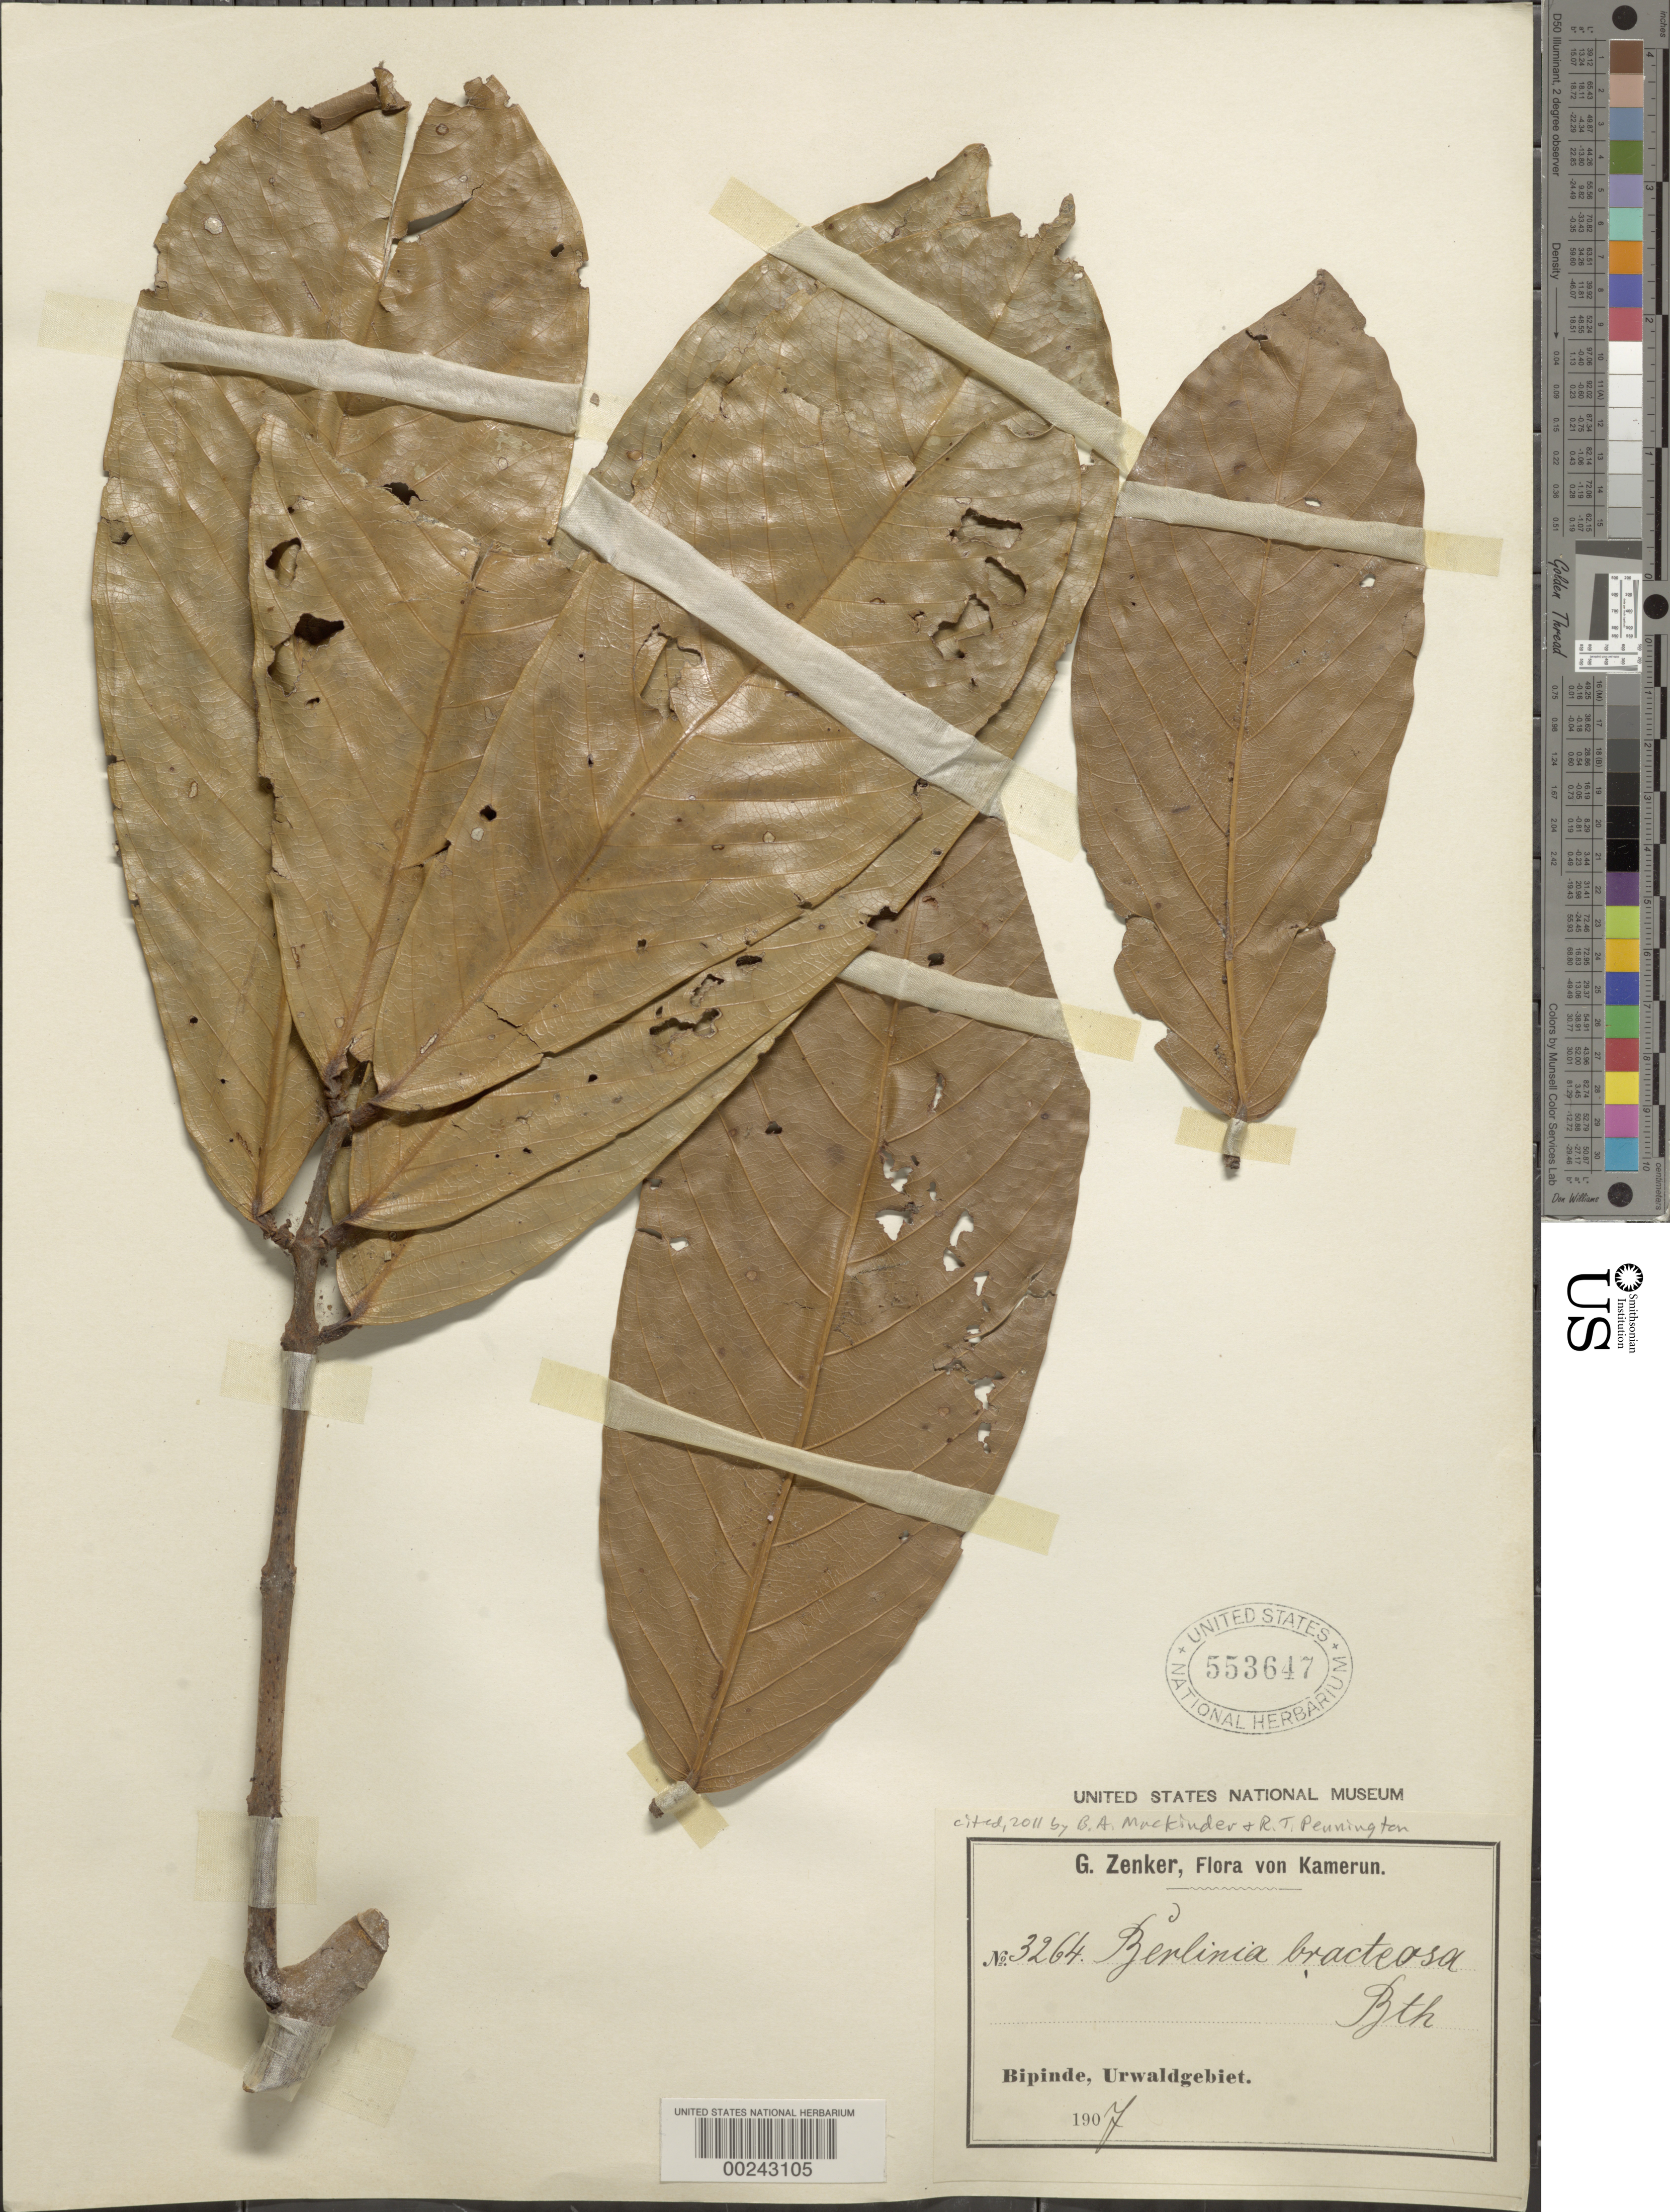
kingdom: Plantae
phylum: Tracheophyta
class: Magnoliopsida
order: Fabales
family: Fabaceae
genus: Berlinia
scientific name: Berlinia bracteosa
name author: Benth.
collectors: G. A. Zenker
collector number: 3264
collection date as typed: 1907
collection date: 1907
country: Cameroon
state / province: Sud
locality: Bipindi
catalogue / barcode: US 553647